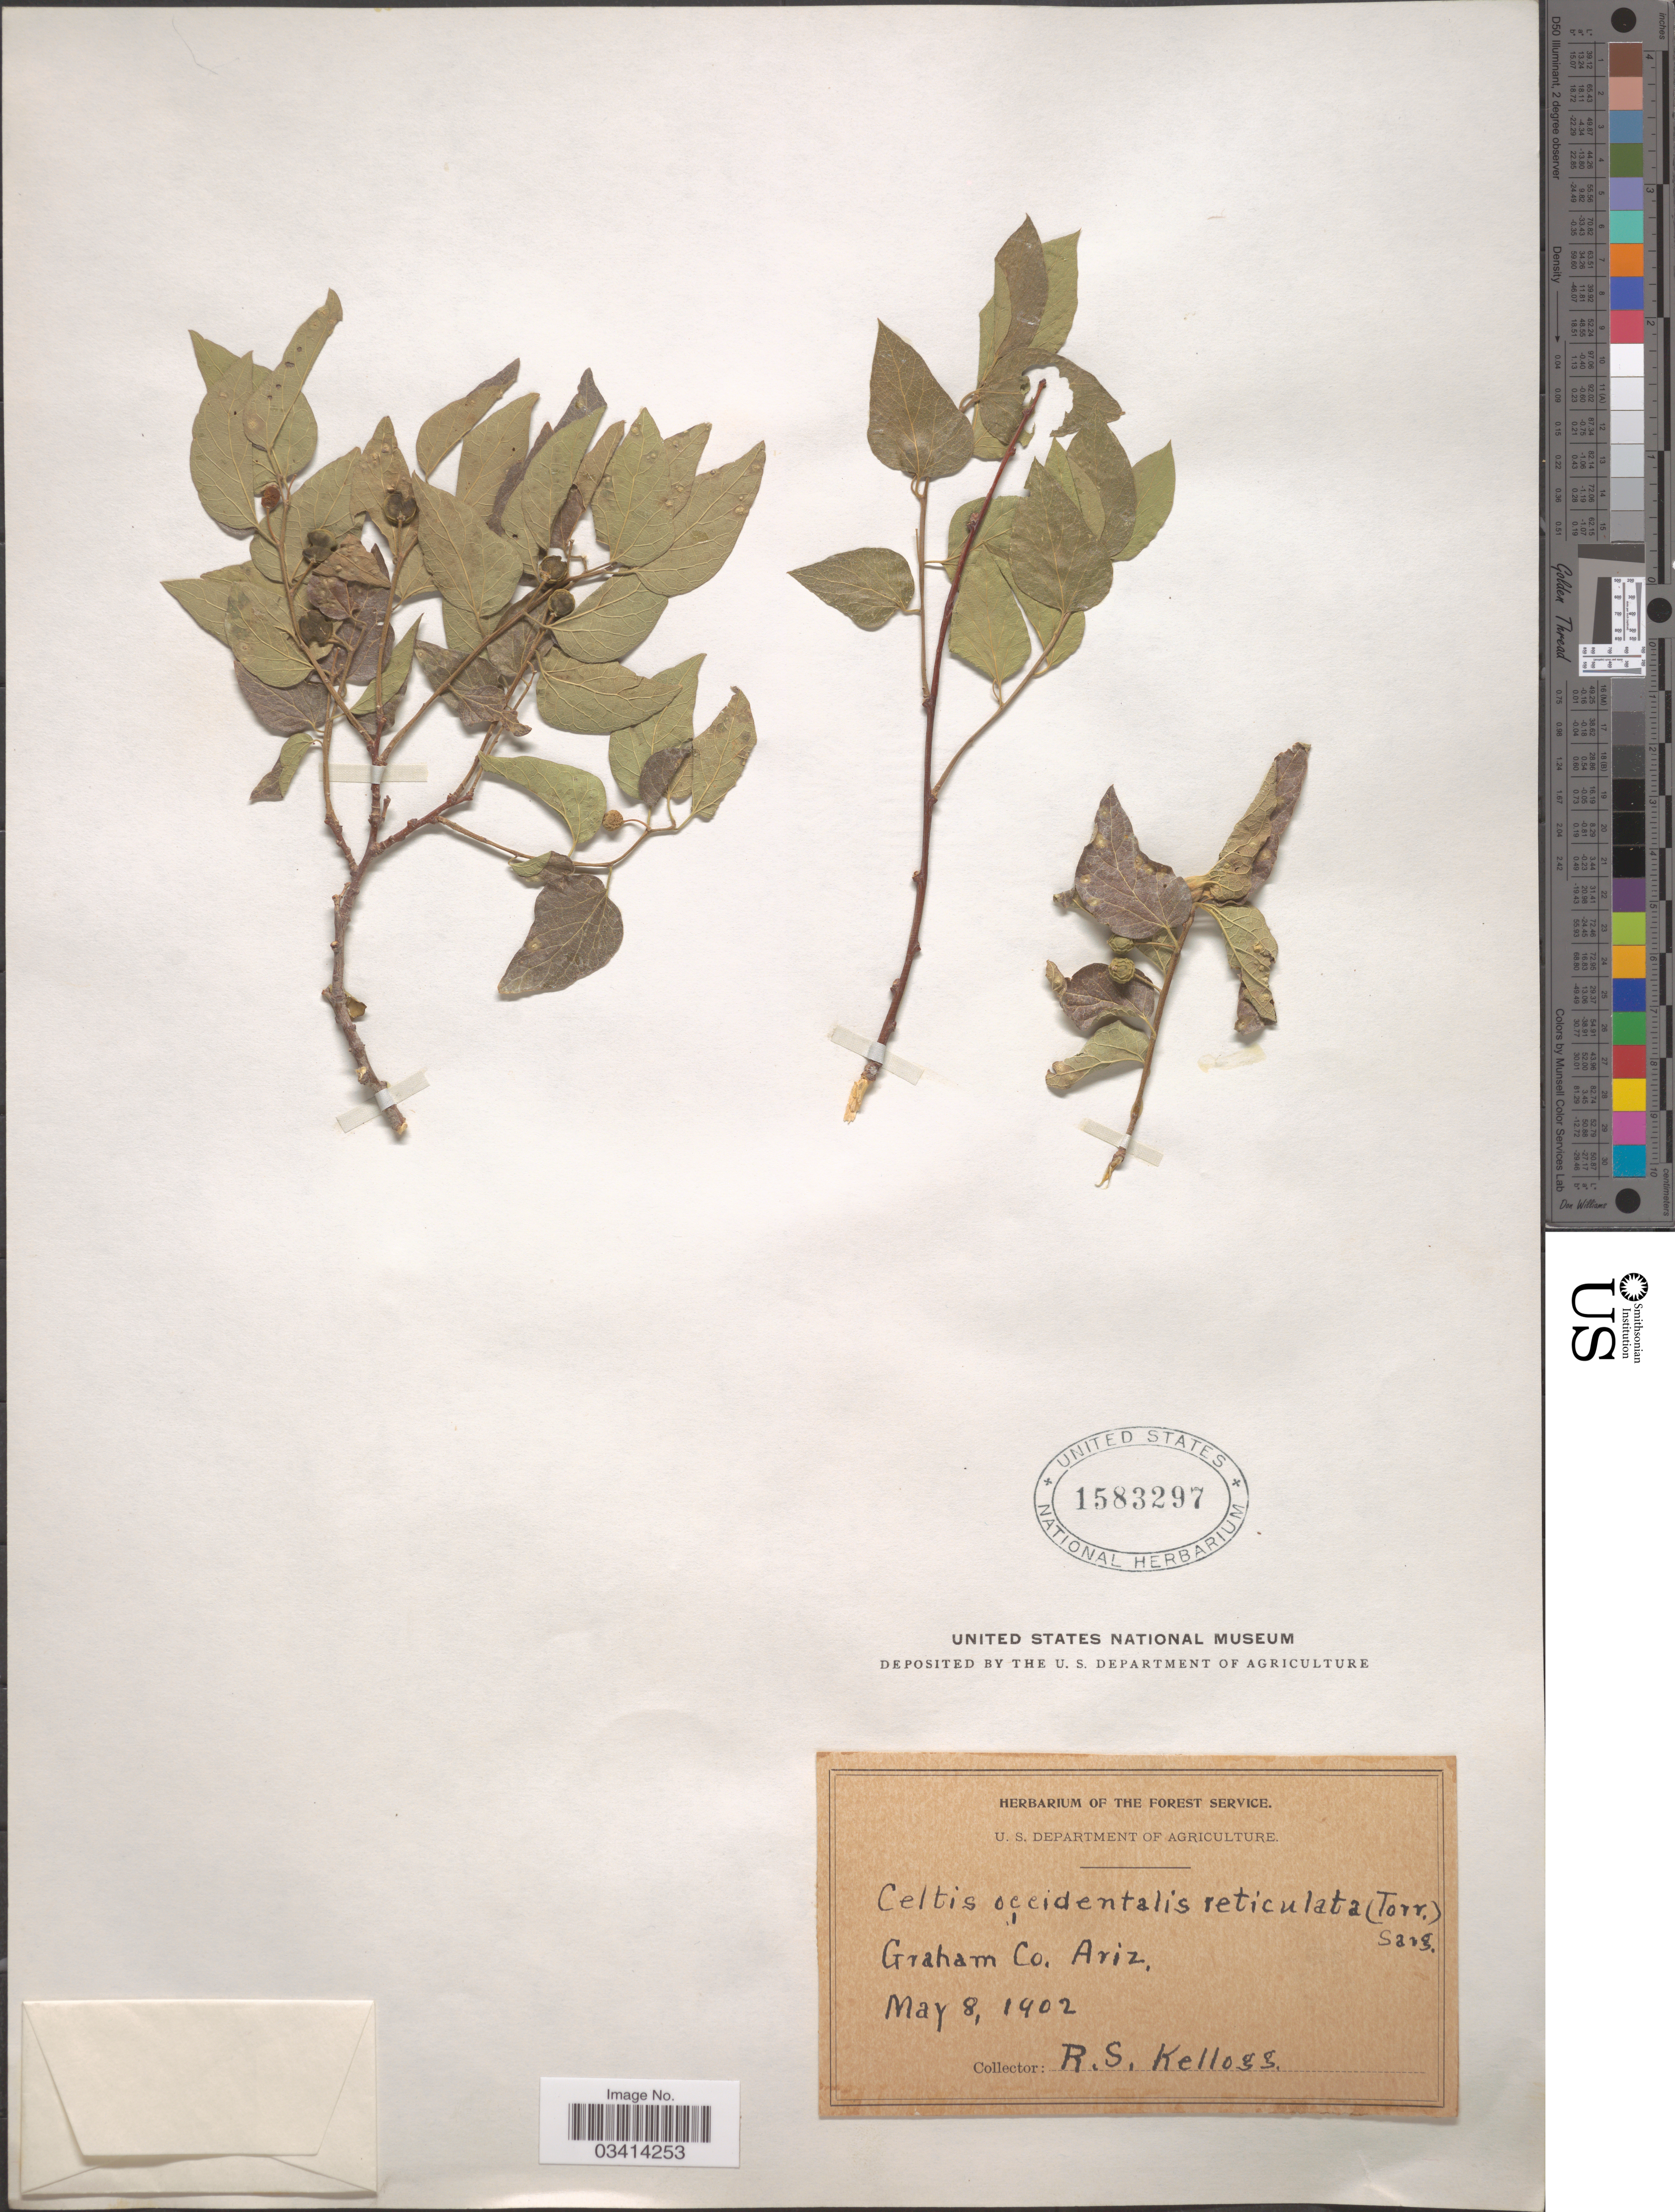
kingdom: Plantae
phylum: Tracheophyta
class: Magnoliopsida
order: Rosales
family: Cannabaceae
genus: Celtis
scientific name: Celtis reticulata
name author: Torr.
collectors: R. Kellogg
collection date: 1902-05-08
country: United States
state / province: Arizona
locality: Graham Co.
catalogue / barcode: US 1583297